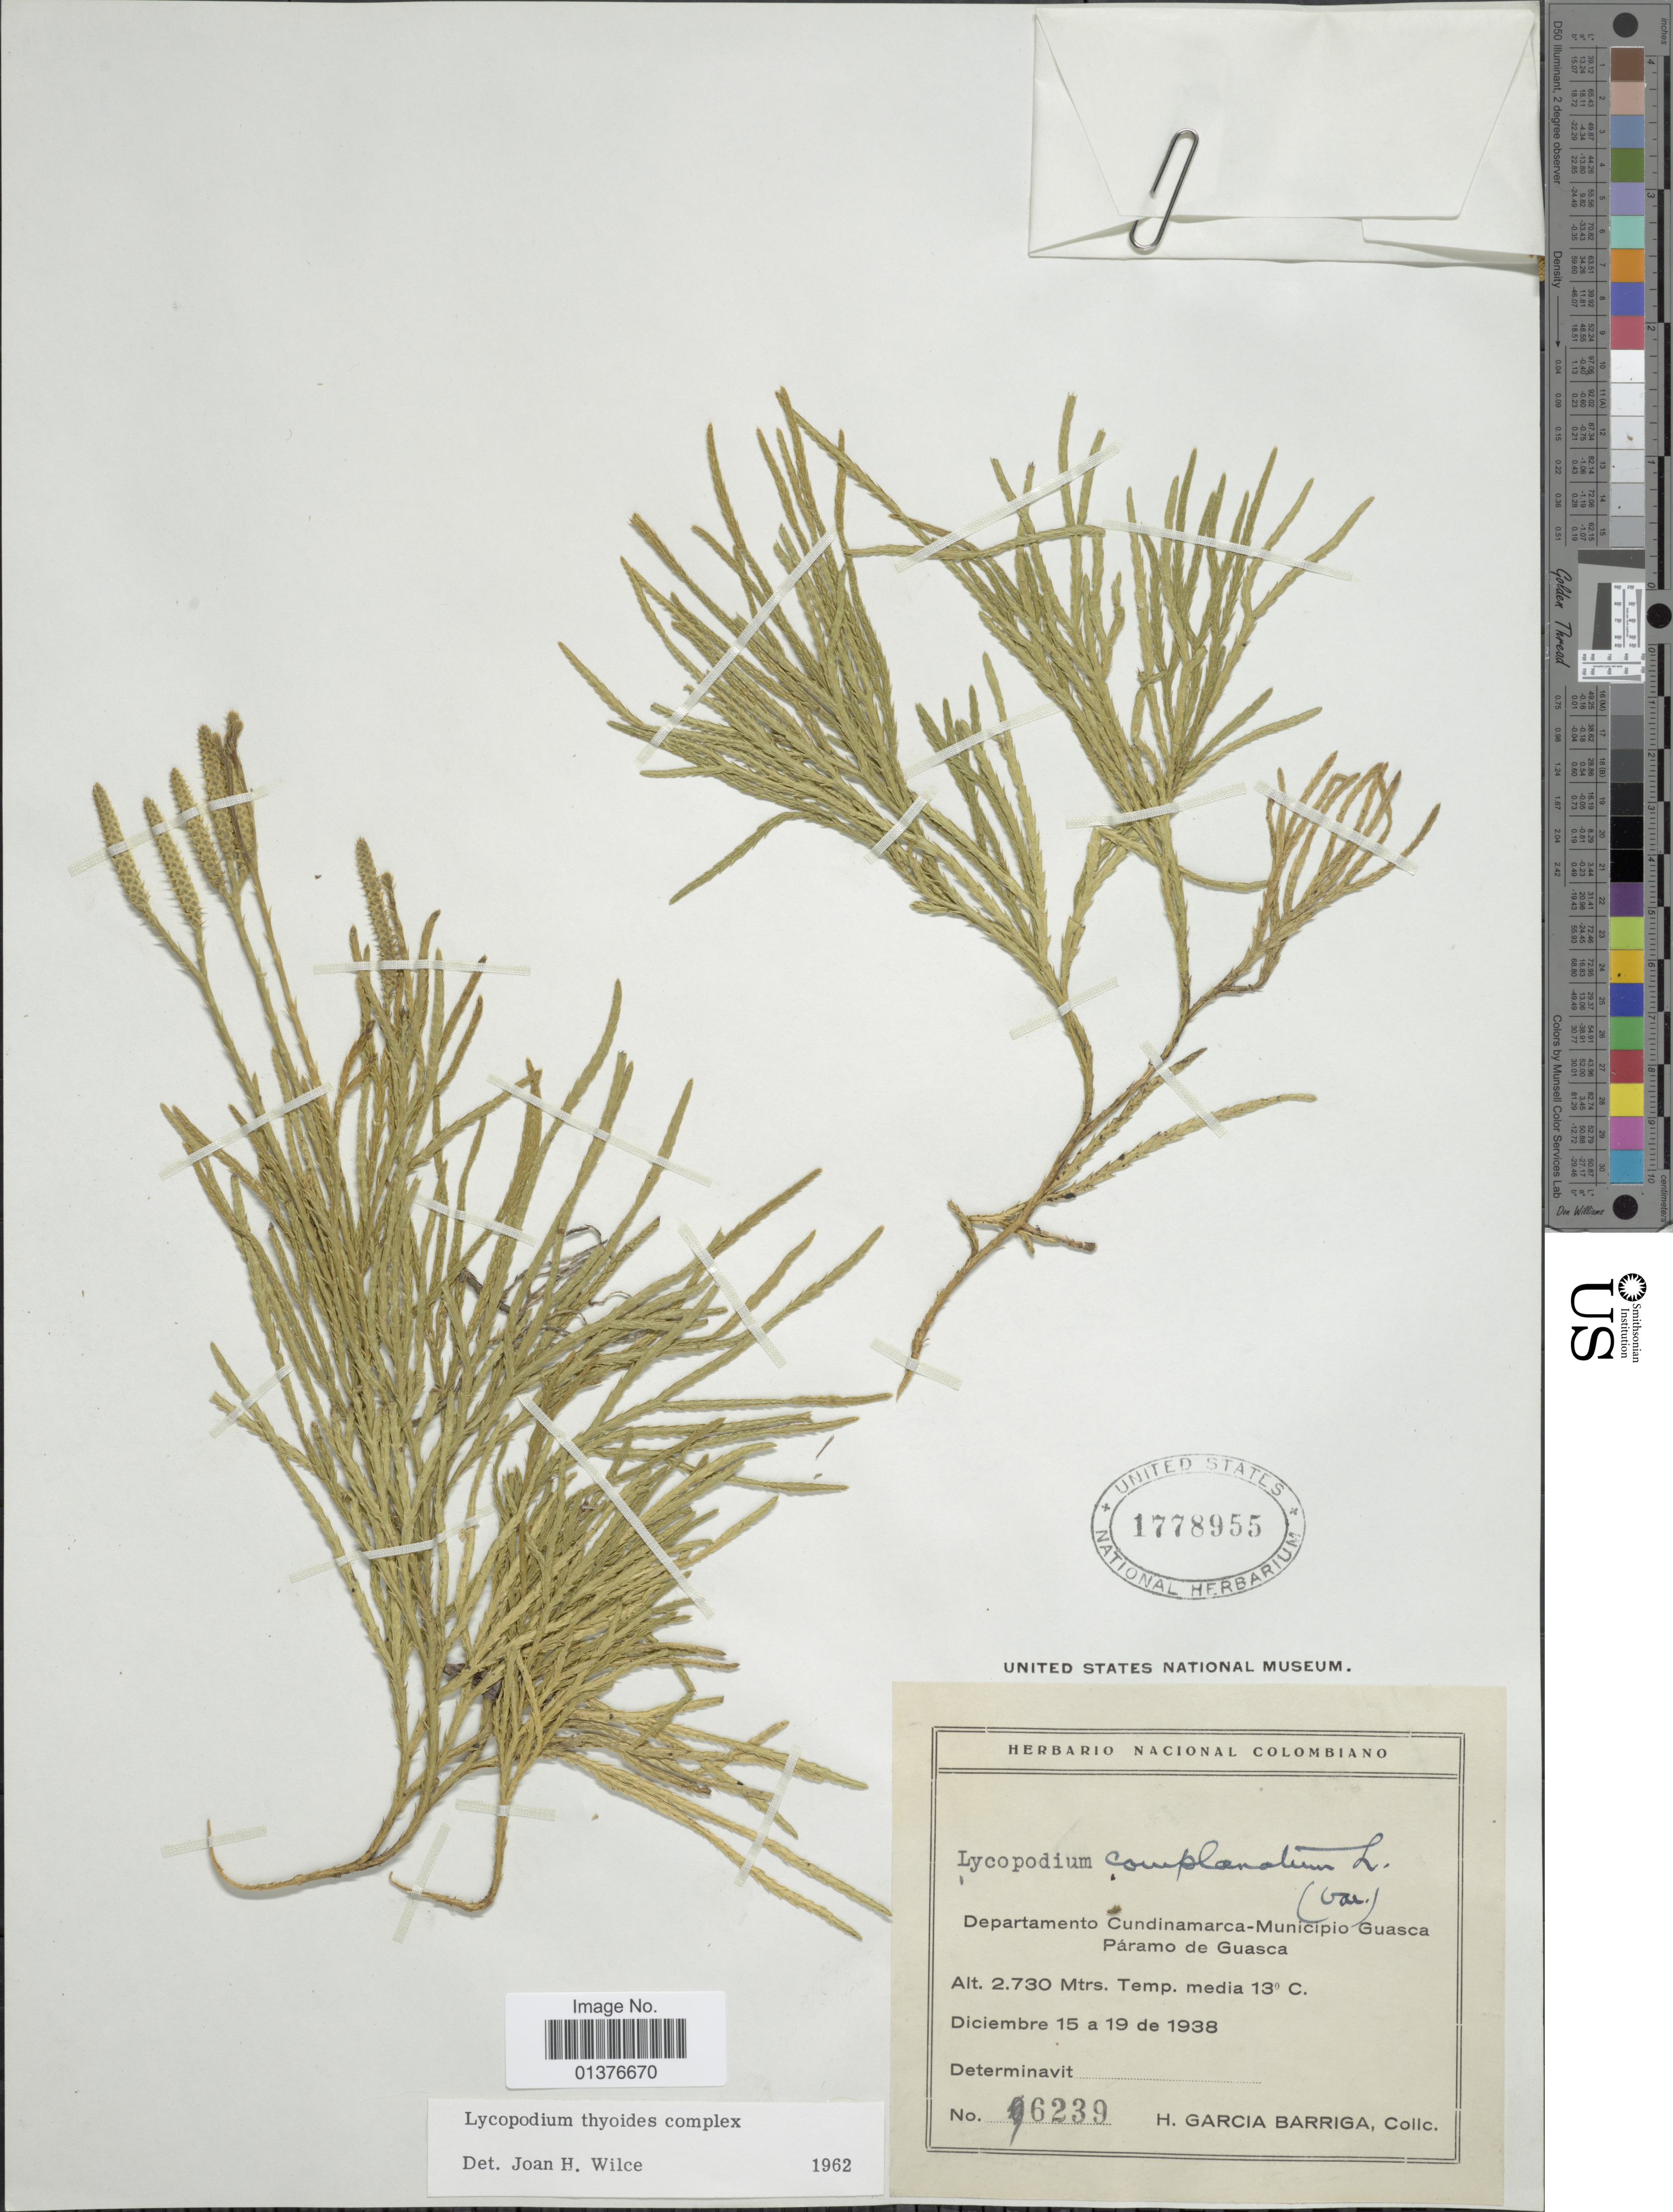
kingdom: Plantae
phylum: Tracheophyta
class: Lycopodiopsida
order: Lycopodiales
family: Lycopodiaceae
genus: Diphasiastrum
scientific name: Diphasiastrum thyoides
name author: (Humb. & Bonpl. ex Willd.) Holub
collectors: H. Barriga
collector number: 6239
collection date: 1938-12-15/1938-12-19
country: Colombia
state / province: Cundinamarca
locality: Municipio Guasca Páramo de Guasca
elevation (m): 2730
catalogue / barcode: US 1778955